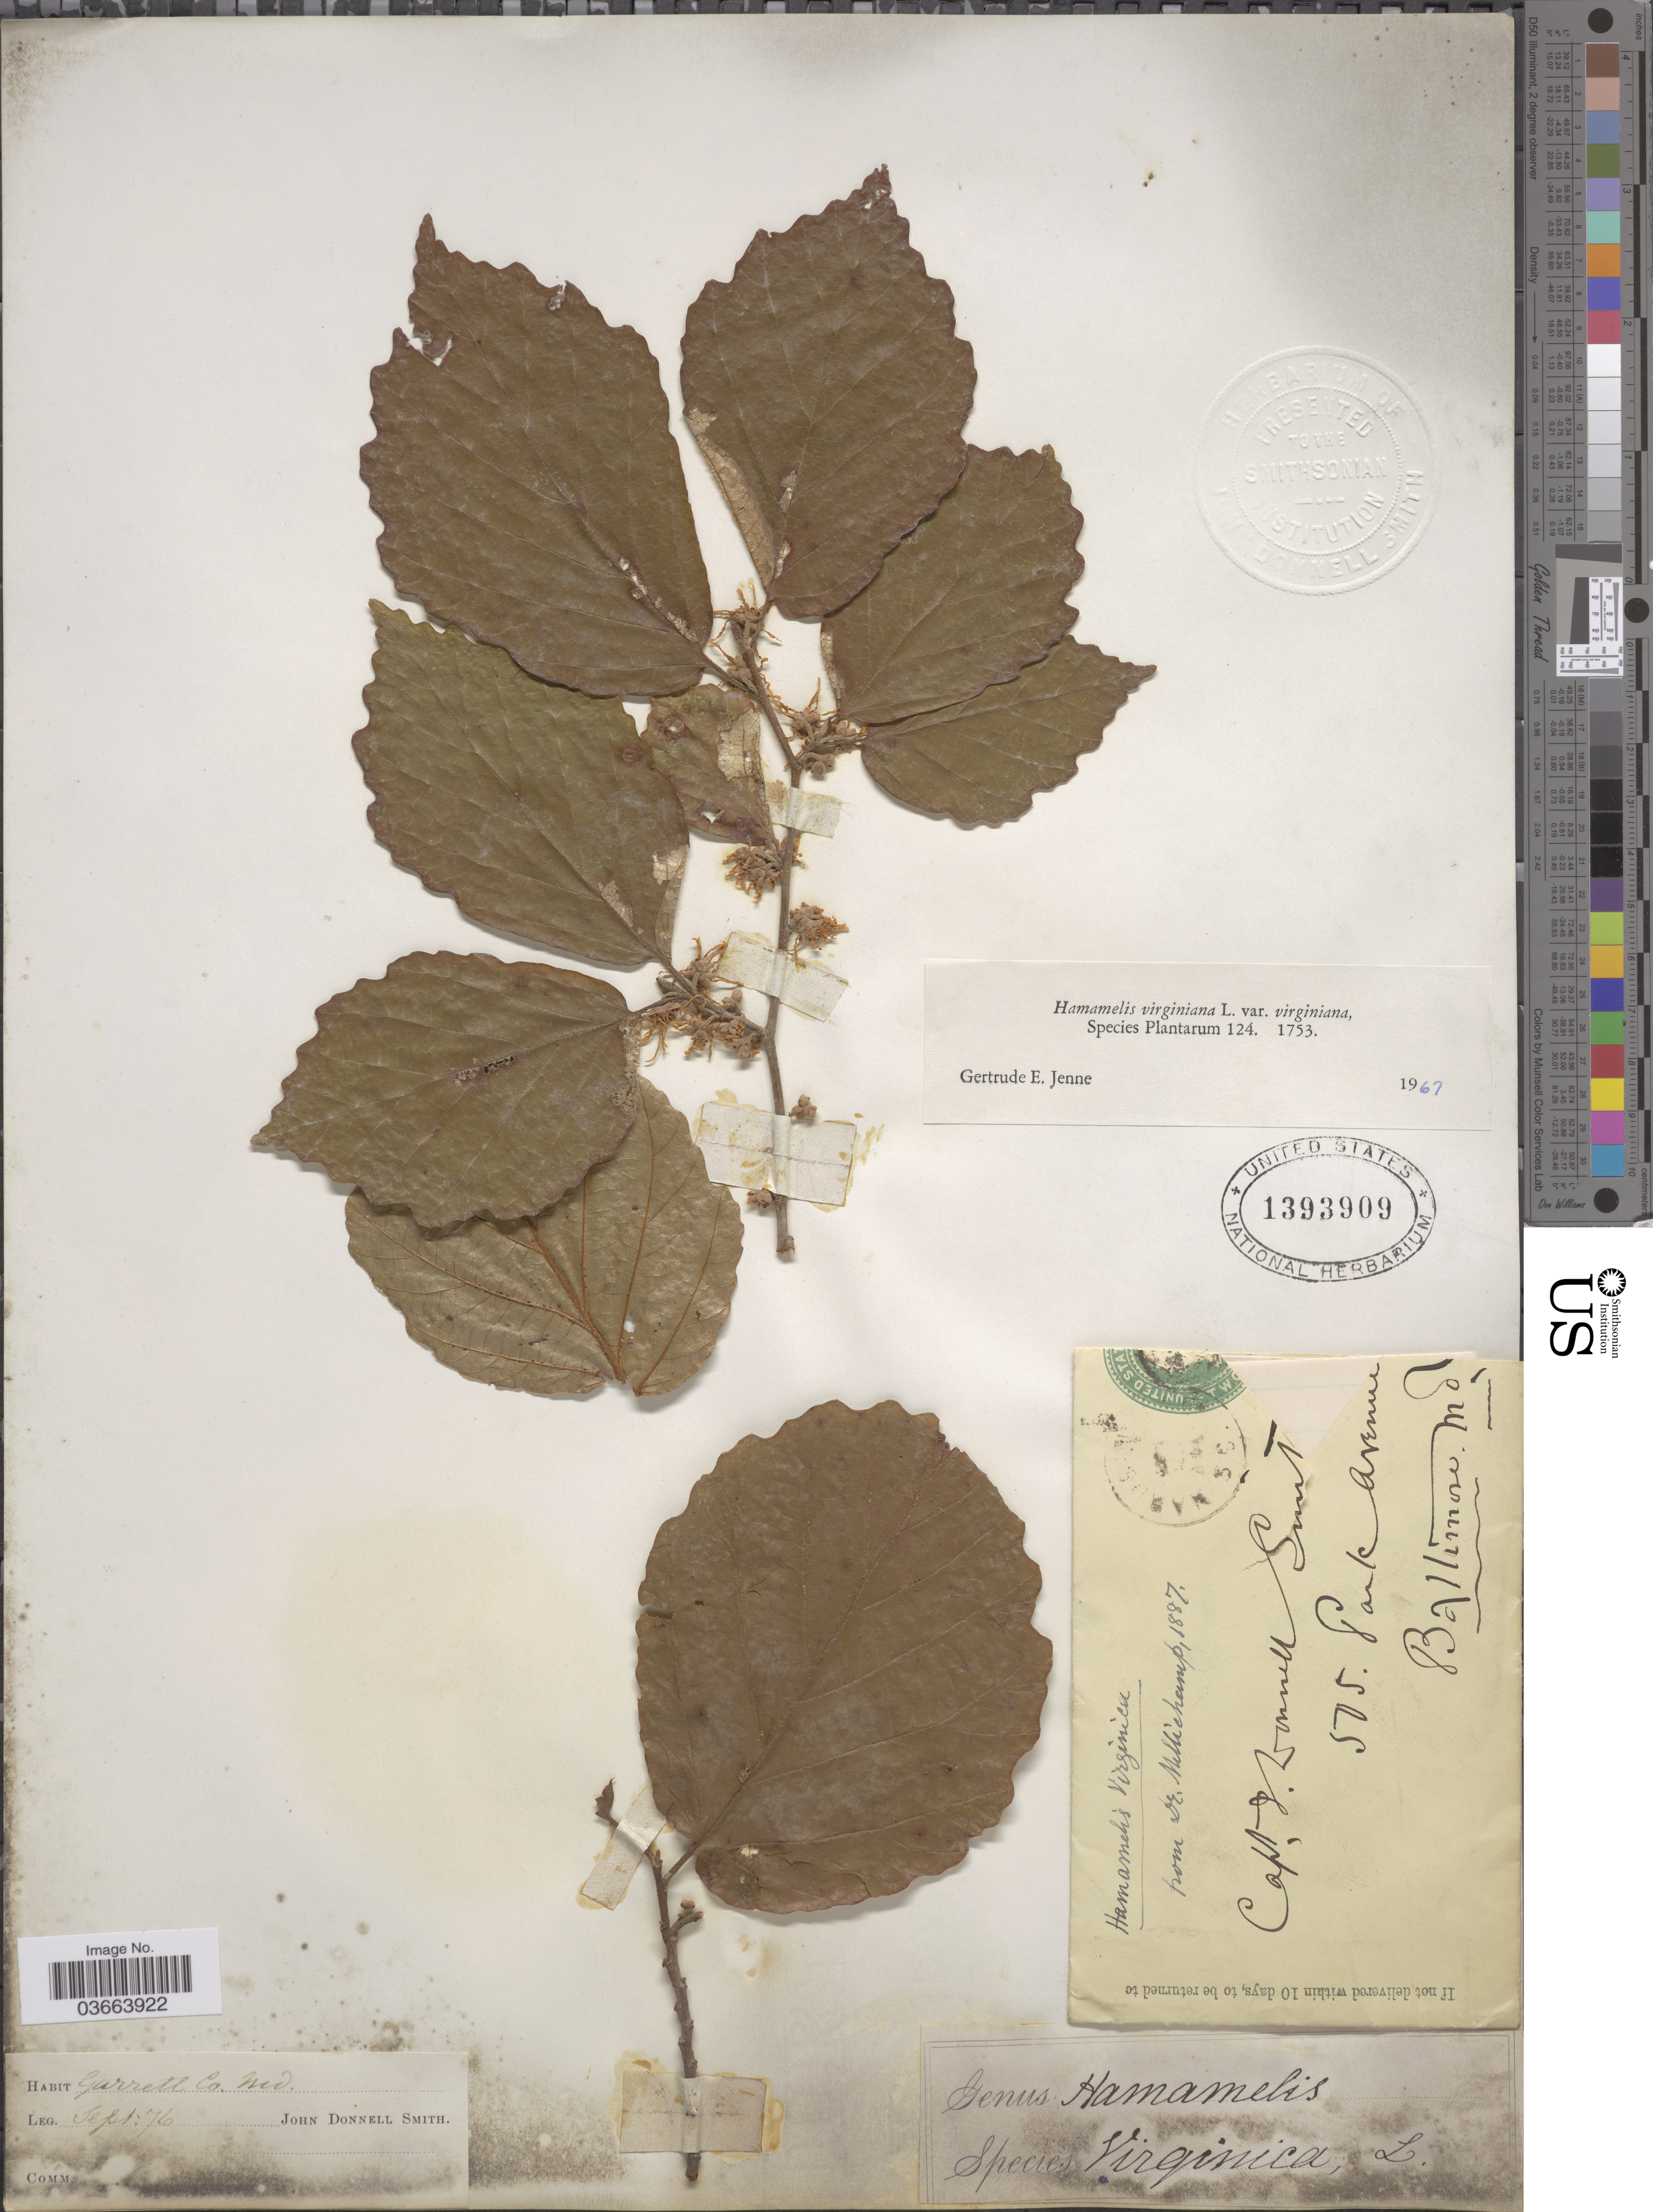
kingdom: Plantae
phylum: Tracheophyta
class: Magnoliopsida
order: Saxifragales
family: Hamamelidaceae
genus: Hamamelis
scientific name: Hamamelis virginiana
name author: L.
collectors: J. Donnell Smith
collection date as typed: Transcribed d/m/y: /9/76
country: United States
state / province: Maryland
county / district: Garrett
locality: Garrett Co.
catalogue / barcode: US 1393909